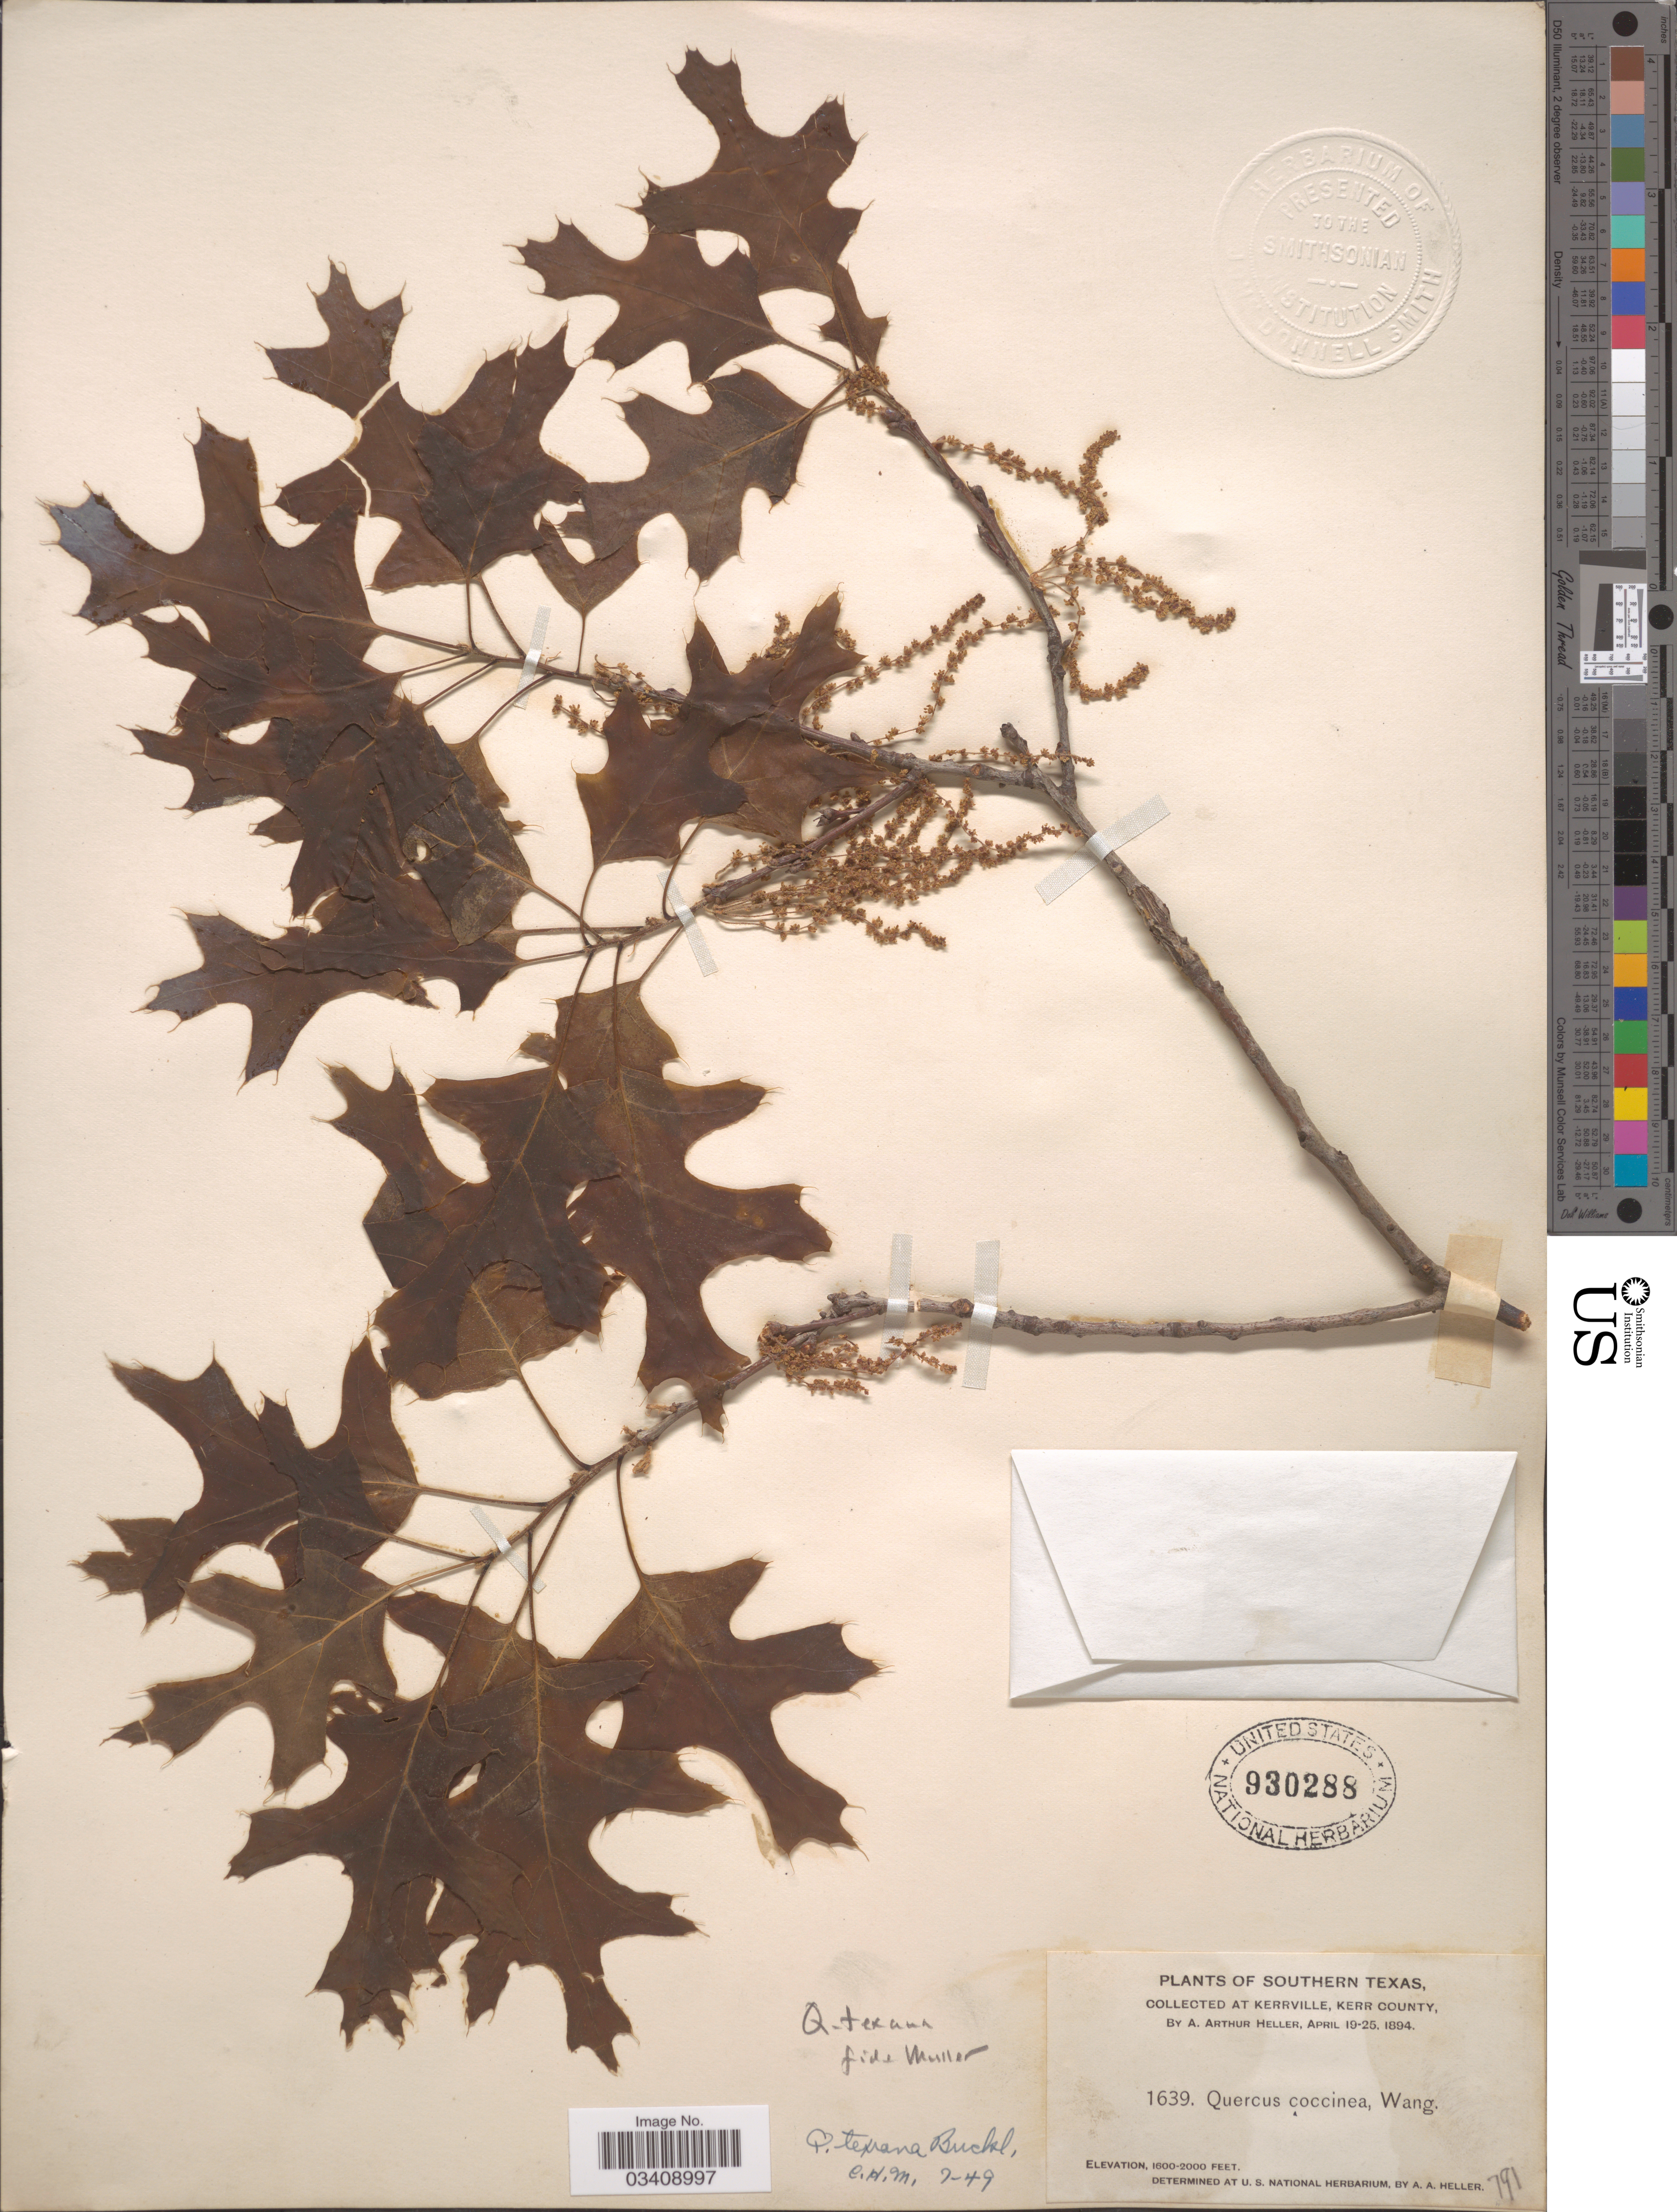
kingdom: Plantae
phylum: Tracheophyta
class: Magnoliopsida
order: Fagales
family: Fagaceae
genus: Quercus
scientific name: Quercus texana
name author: Buckley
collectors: A. A. Heller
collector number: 1639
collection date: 1894-04-19/1894-04-25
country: United States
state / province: Texas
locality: Southern Texas. At Kerrville, Kerr County.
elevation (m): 488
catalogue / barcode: US 930288